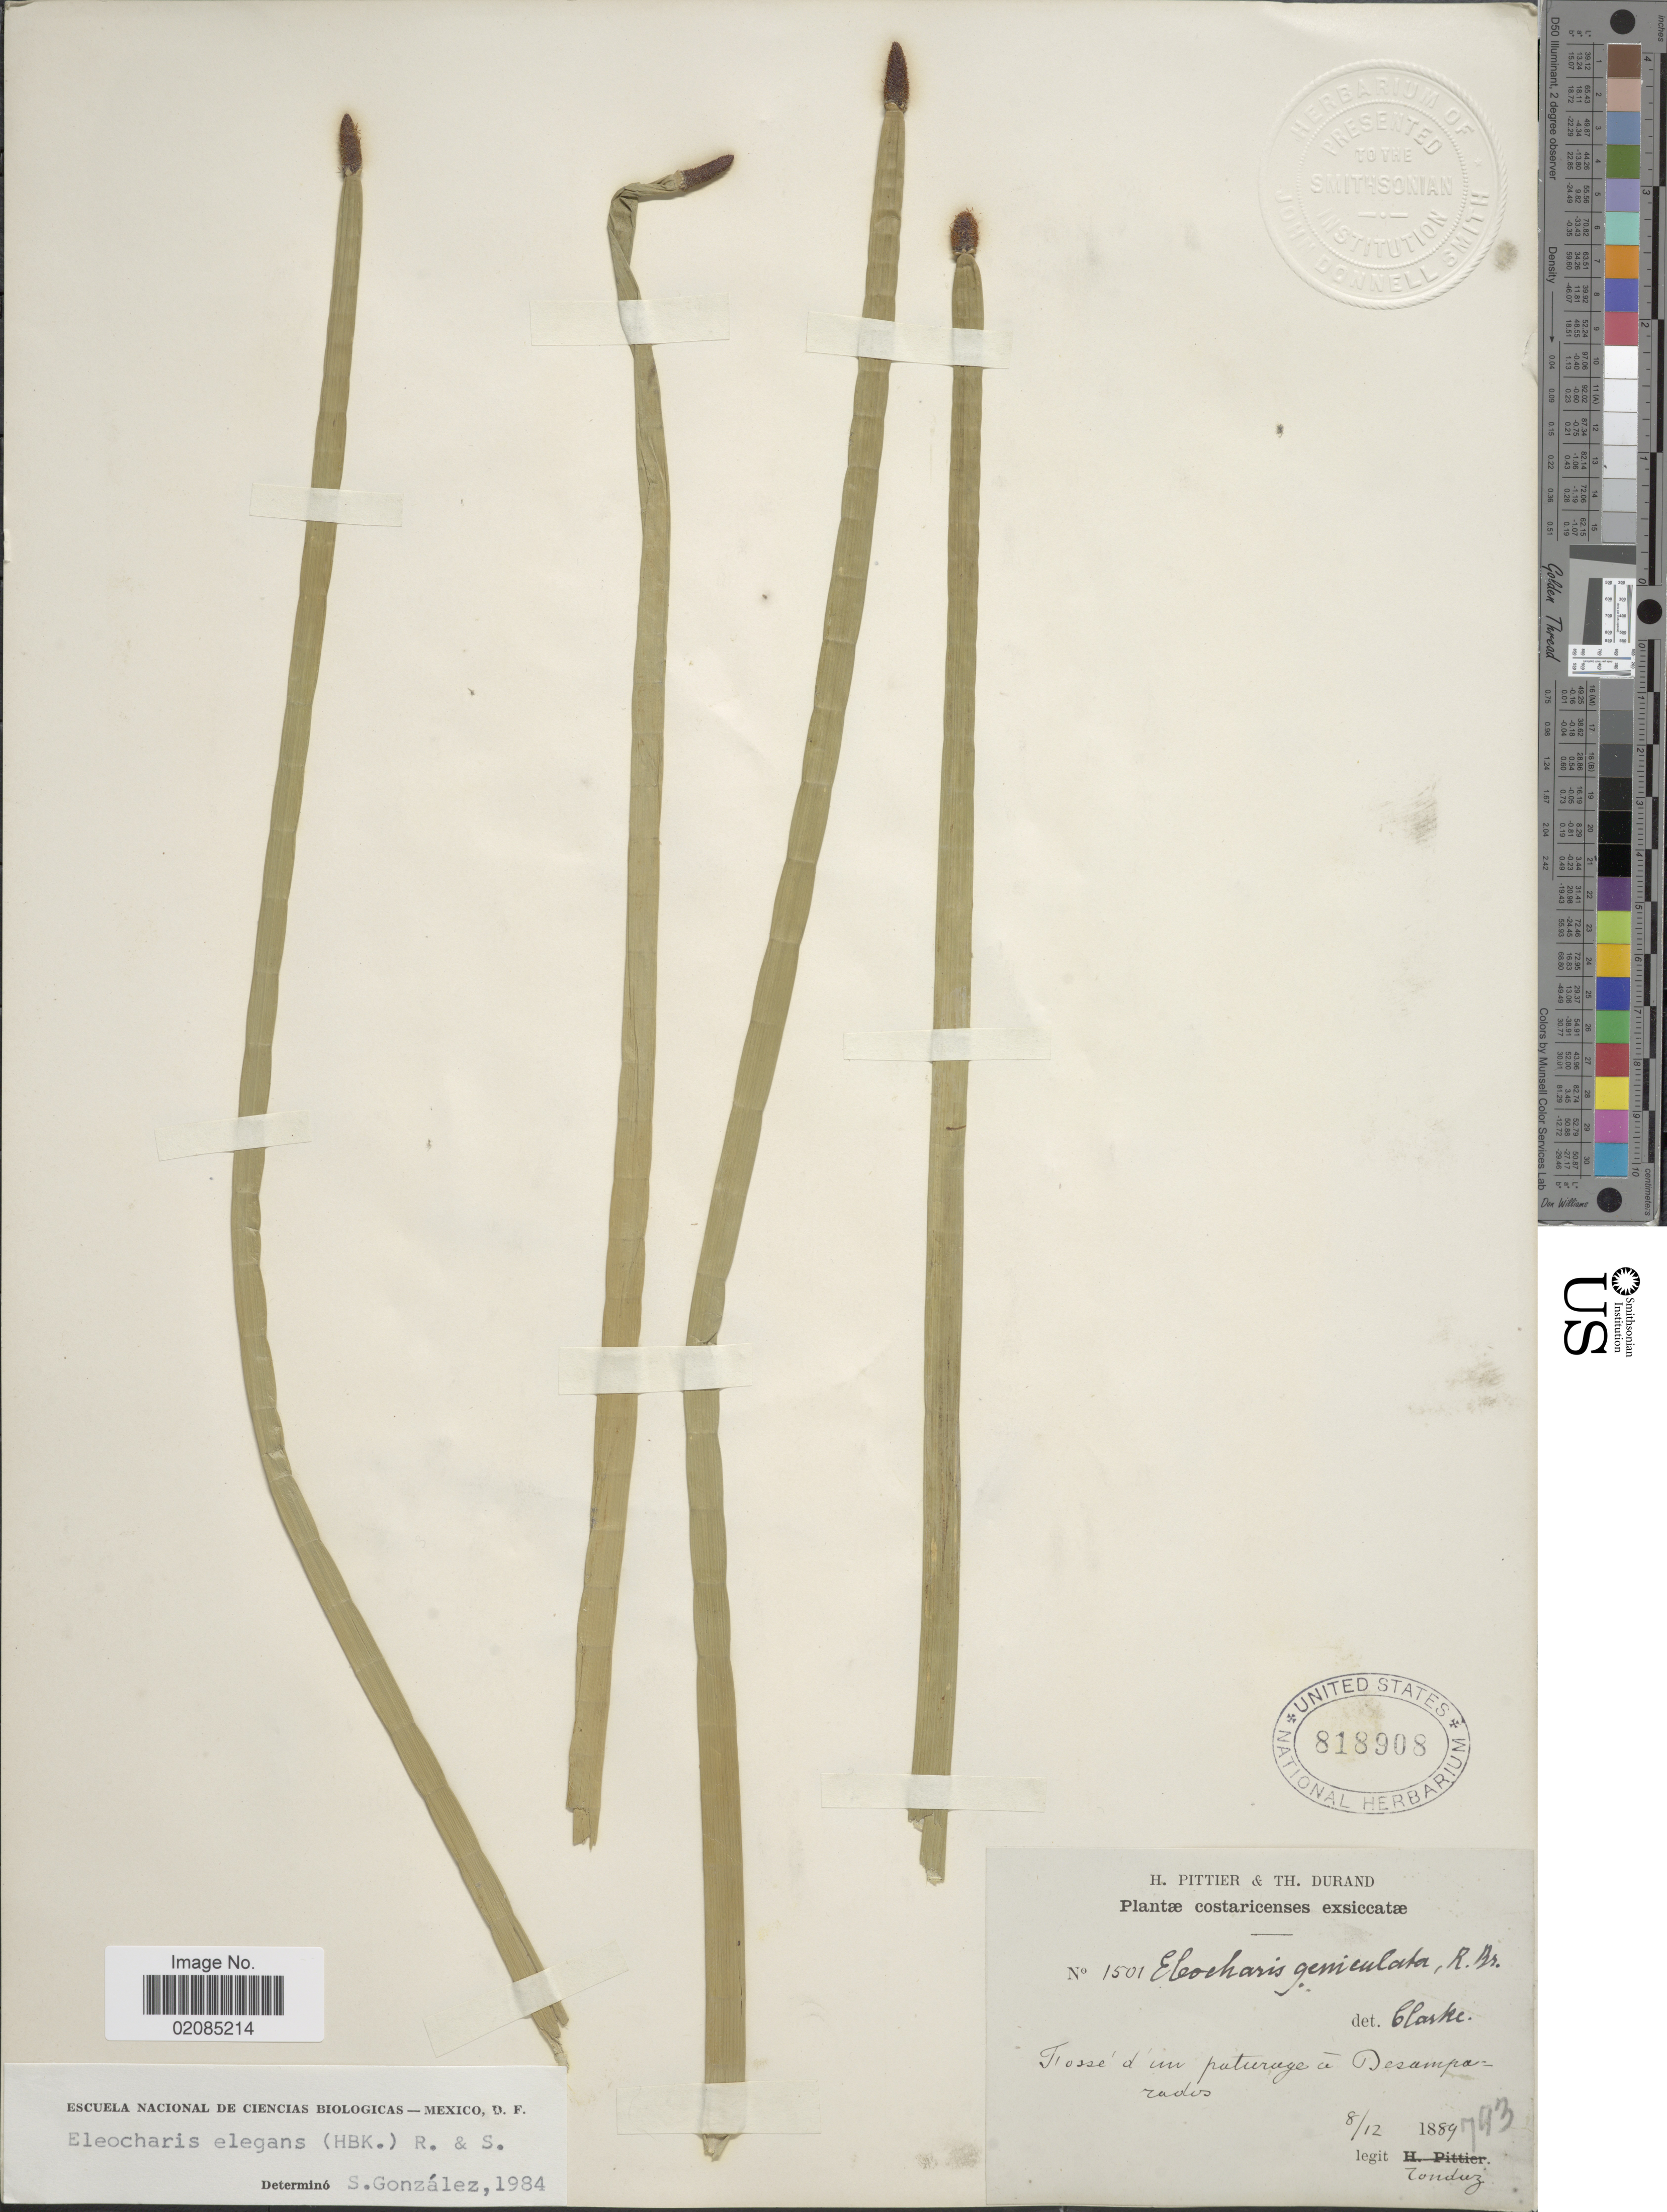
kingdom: Plantae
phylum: Tracheophyta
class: Liliopsida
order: Poales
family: Cyperaceae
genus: Eleocharis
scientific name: Eleocharis elegans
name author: (Kunth) Roem. & Schult.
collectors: A. Tonduz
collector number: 1501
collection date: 1889-12-08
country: Costa Rica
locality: Fosse d' un paturage a Desamparados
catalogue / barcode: US 818908